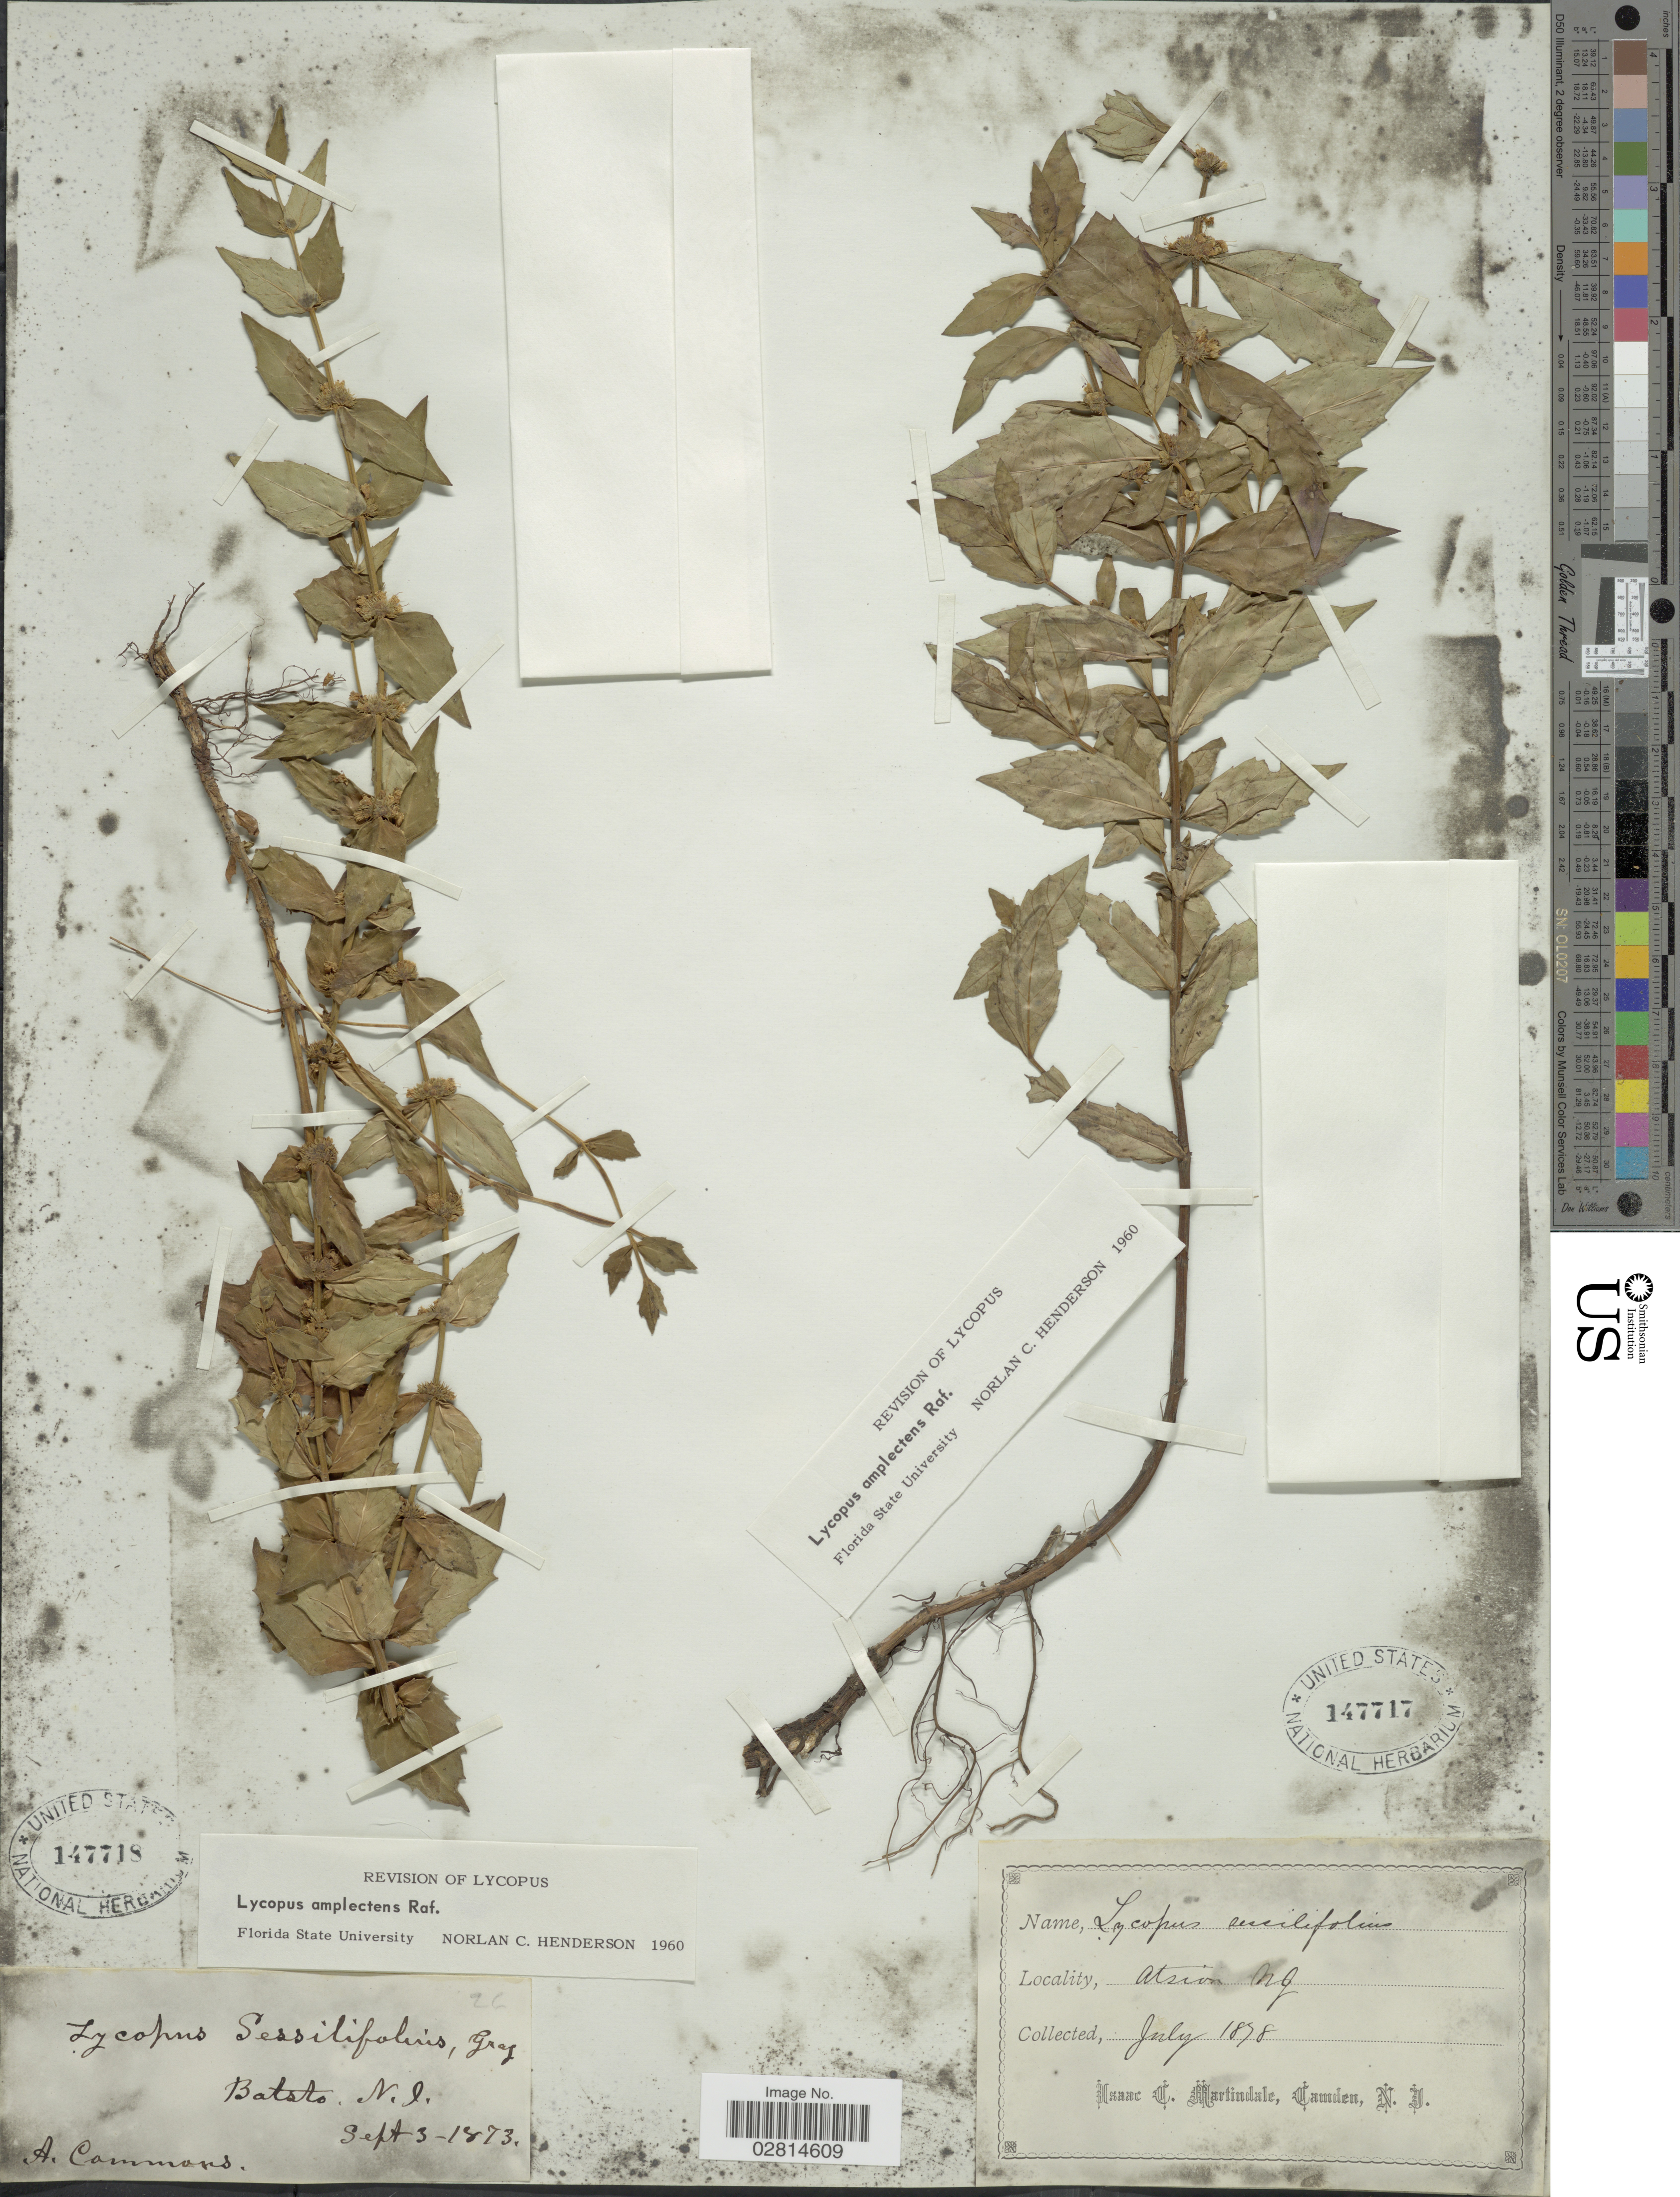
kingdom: Plantae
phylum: Tracheophyta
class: Magnoliopsida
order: Lamiales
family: Lamiaceae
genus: Lycopus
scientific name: Lycopus amplectens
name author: Raf.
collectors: I. C. Martindale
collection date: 1878-07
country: United States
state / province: New Jersey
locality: Atsion.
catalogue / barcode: US 147717-2